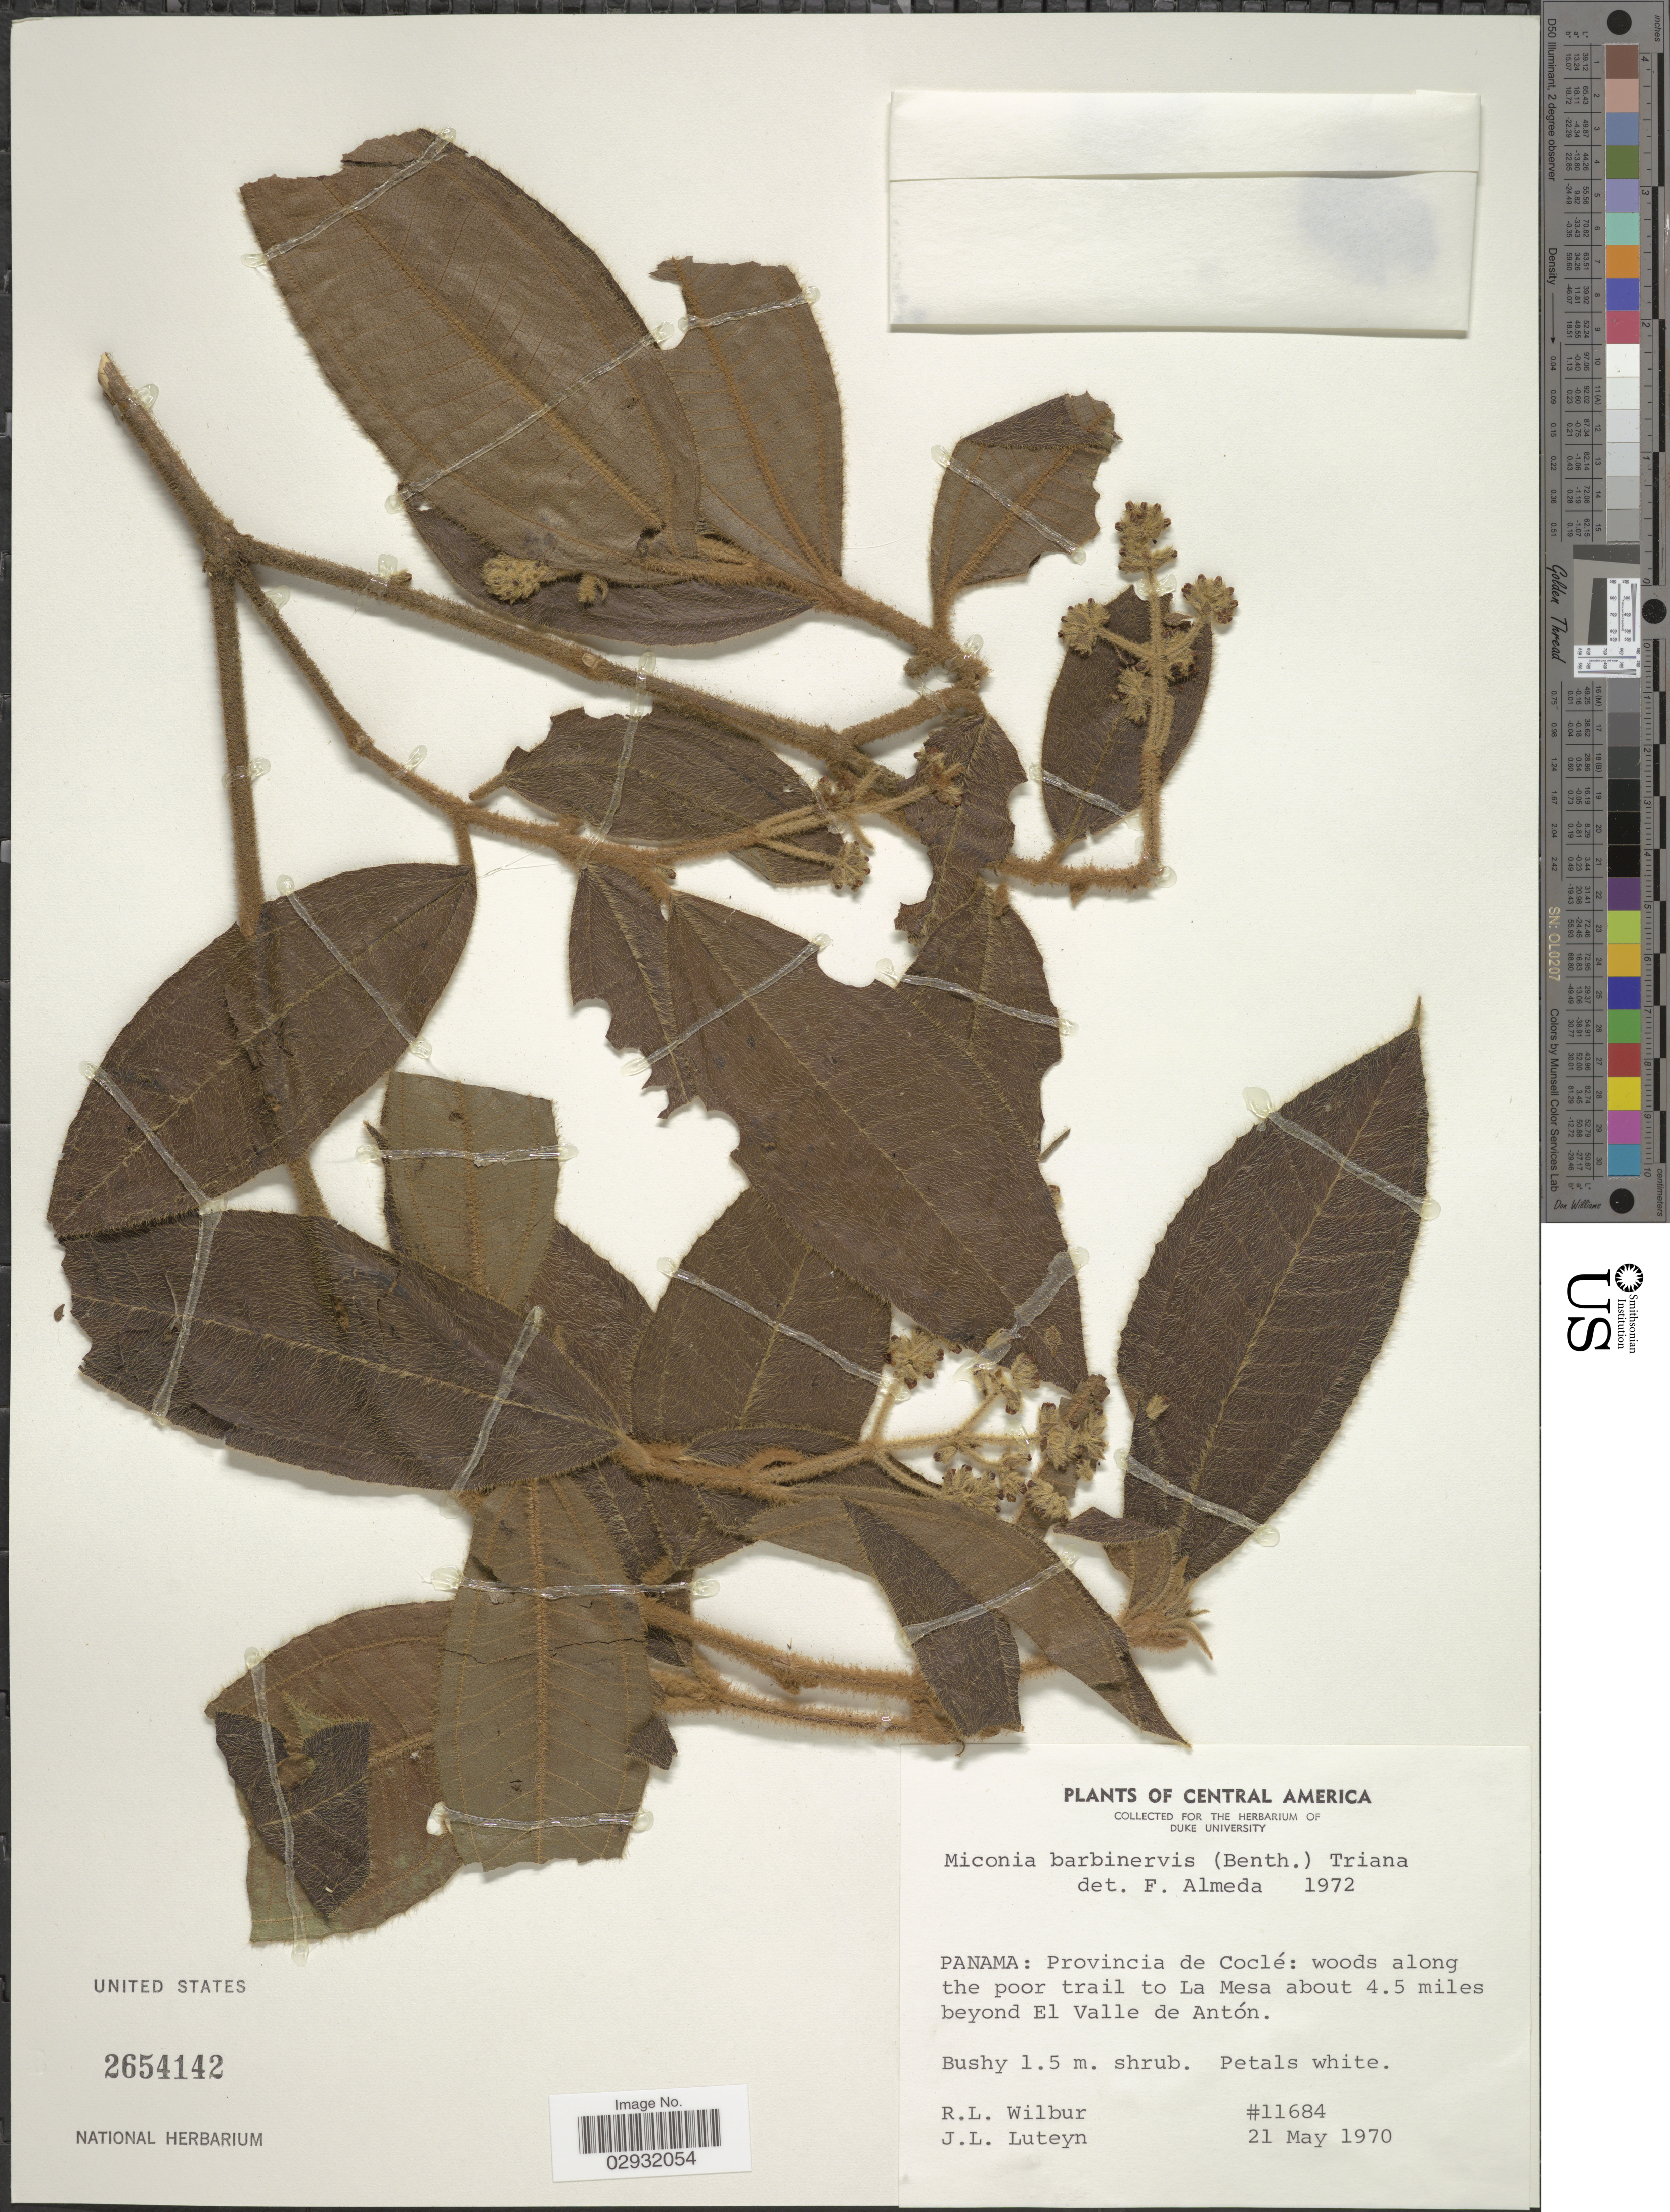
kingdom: Plantae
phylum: Tracheophyta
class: Magnoliopsida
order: Myrtales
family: Melastomataceae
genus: Miconia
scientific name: Miconia barbinervis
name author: (Benth.) Triana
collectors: R. L. Wilbur & J. Luteyn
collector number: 11684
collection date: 1970-05-21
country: Panama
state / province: Coclé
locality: Woods along the poor trail to La Mesa about 4.5 miles beyond El Valle de Antón.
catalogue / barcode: US 3654142